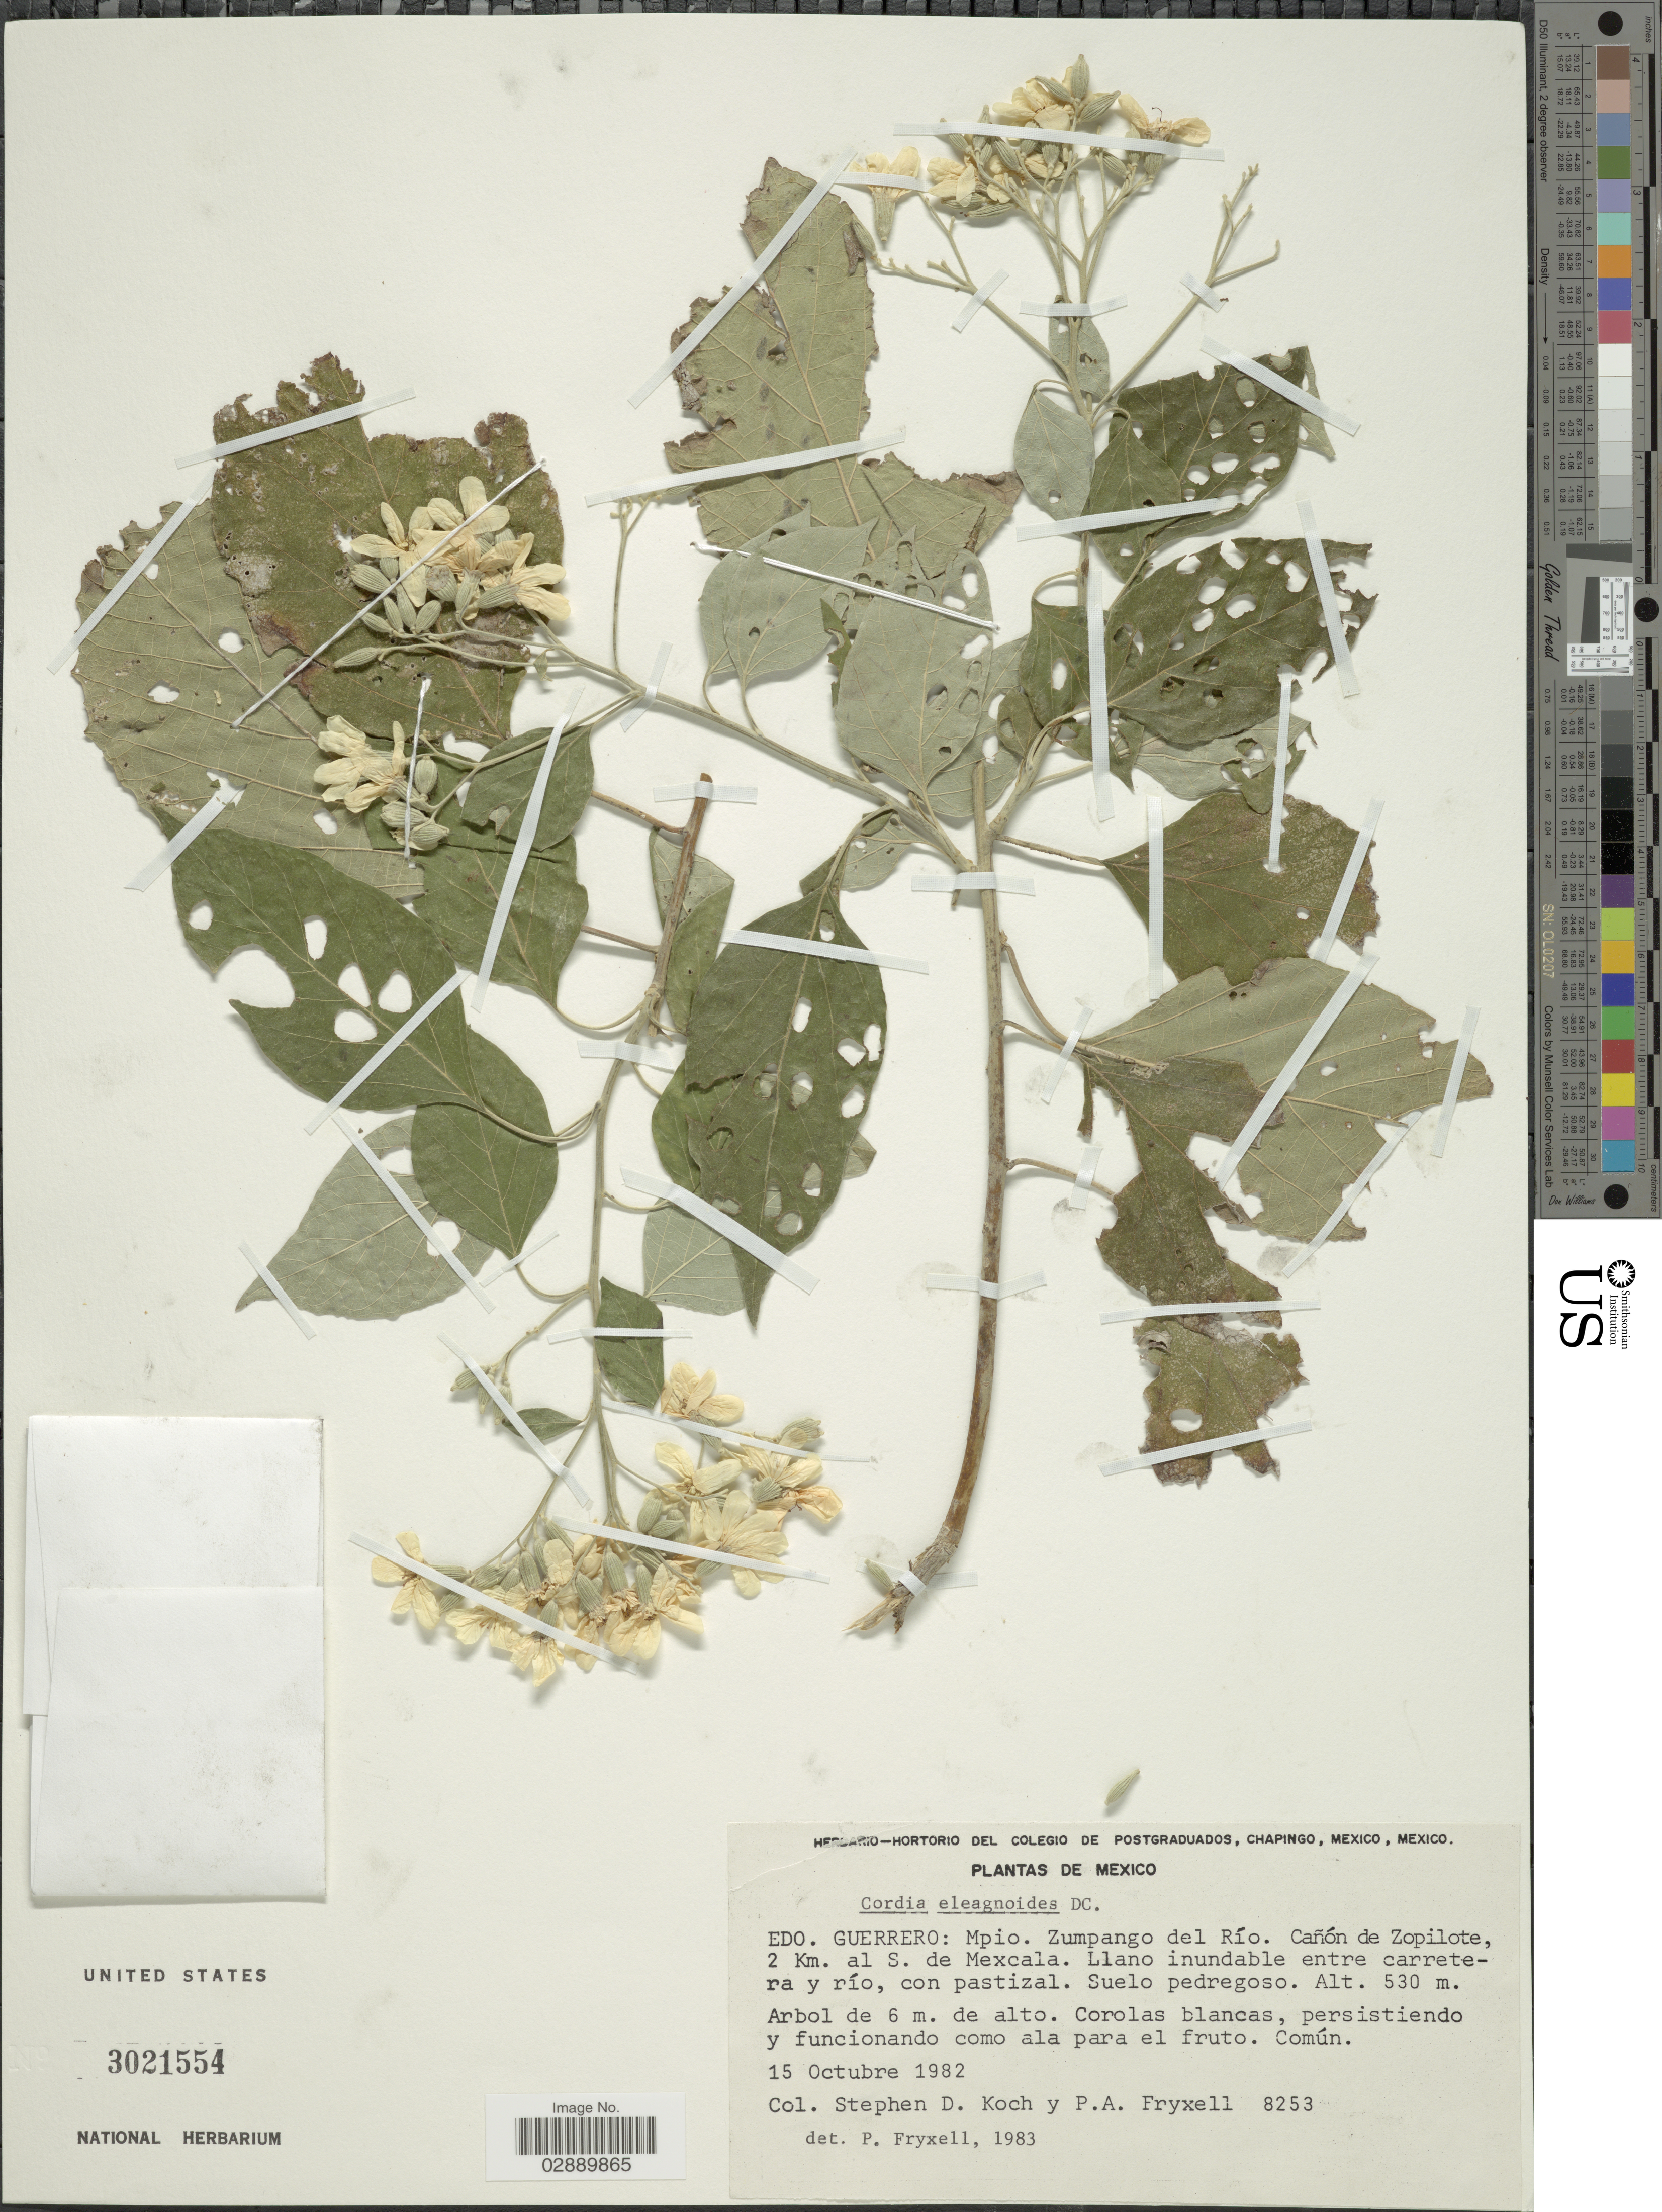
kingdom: Plantae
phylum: Tracheophyta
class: Magnoliopsida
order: Boraginales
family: Cordiaceae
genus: Cordia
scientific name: Cordia elaeagnoides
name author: A. DC.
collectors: S. D. Koch & P. A. Fryxell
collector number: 8253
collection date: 1982-10-15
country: Mexico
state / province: Guerrero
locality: Edo. Guerrero: Mpio. Zumpango del Río. Cañón de Zopilote, 2 Km. al S. de Mexcala.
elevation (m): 530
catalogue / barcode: US 3021554